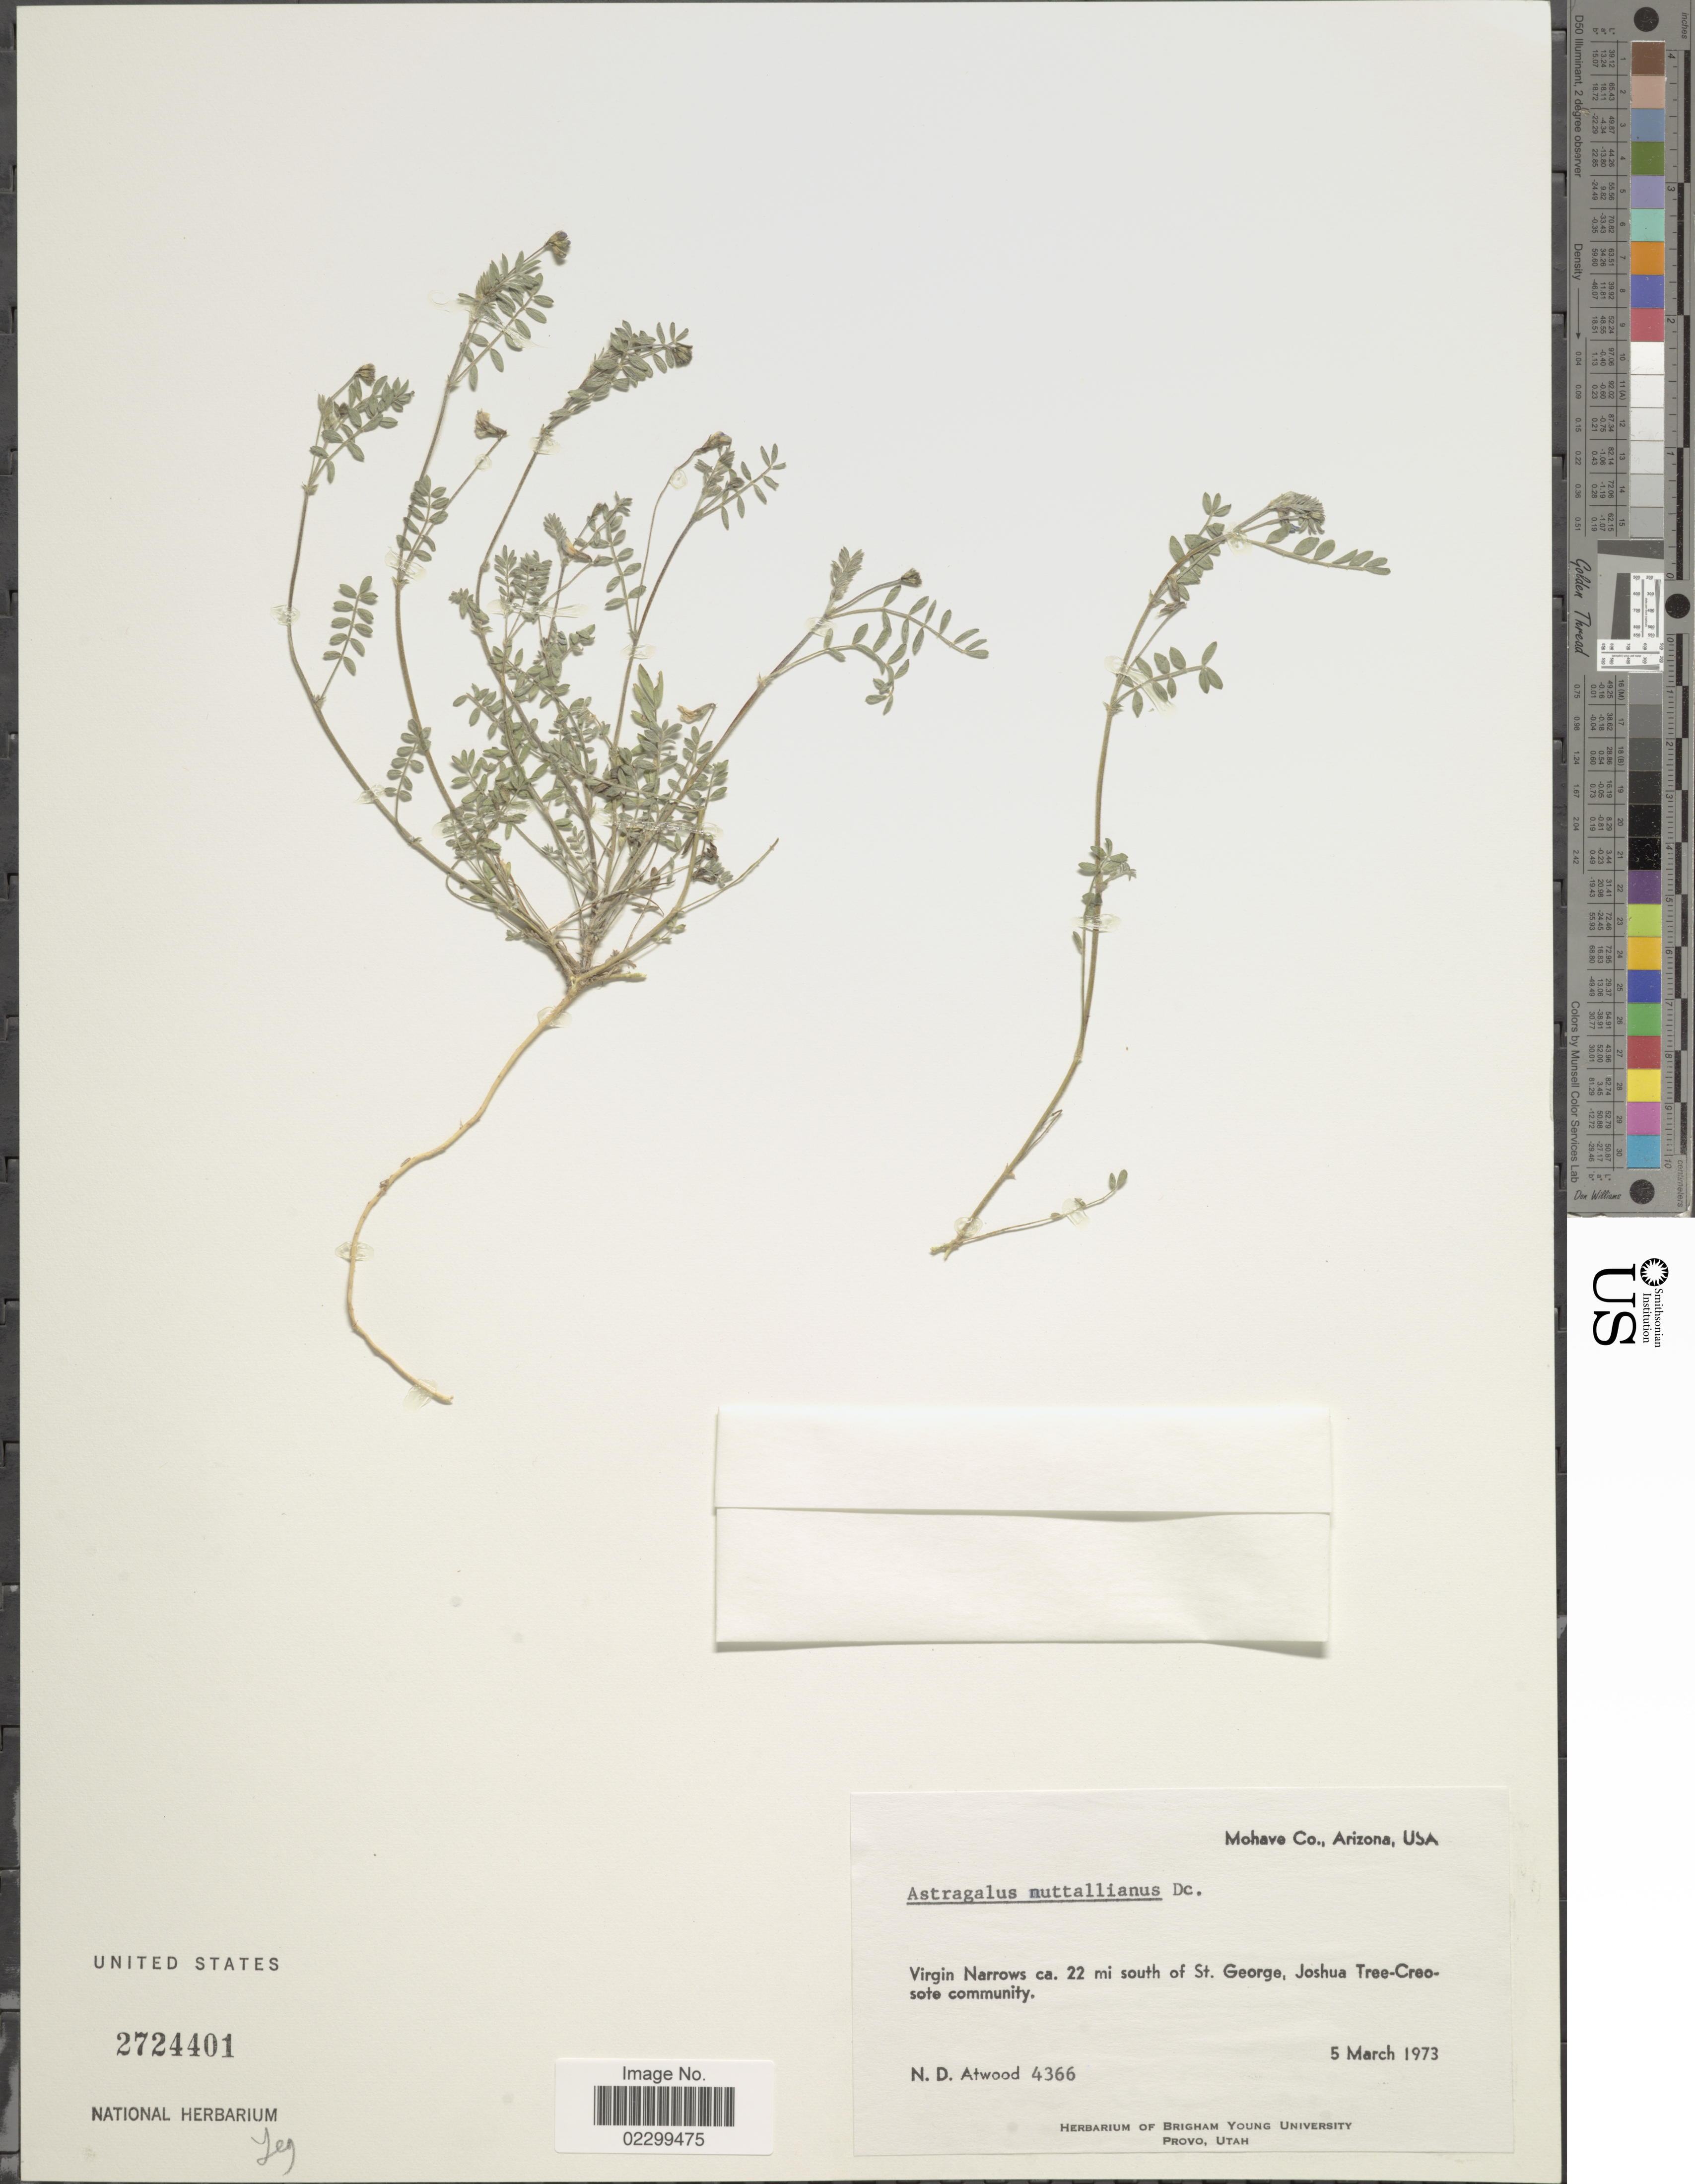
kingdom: Plantae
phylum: Tracheophyta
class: Magnoliopsida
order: Fabales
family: Fabaceae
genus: Astragalus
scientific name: Astragalus emoryanus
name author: (Rydb.) Cory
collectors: N. Atwood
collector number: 4366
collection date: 1973-03-05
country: United States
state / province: Alaska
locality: Mohave Co., Virgin Narrows ca. 22 mi south of St. George, Joshua Tree-Creosote community.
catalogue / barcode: US 2724401